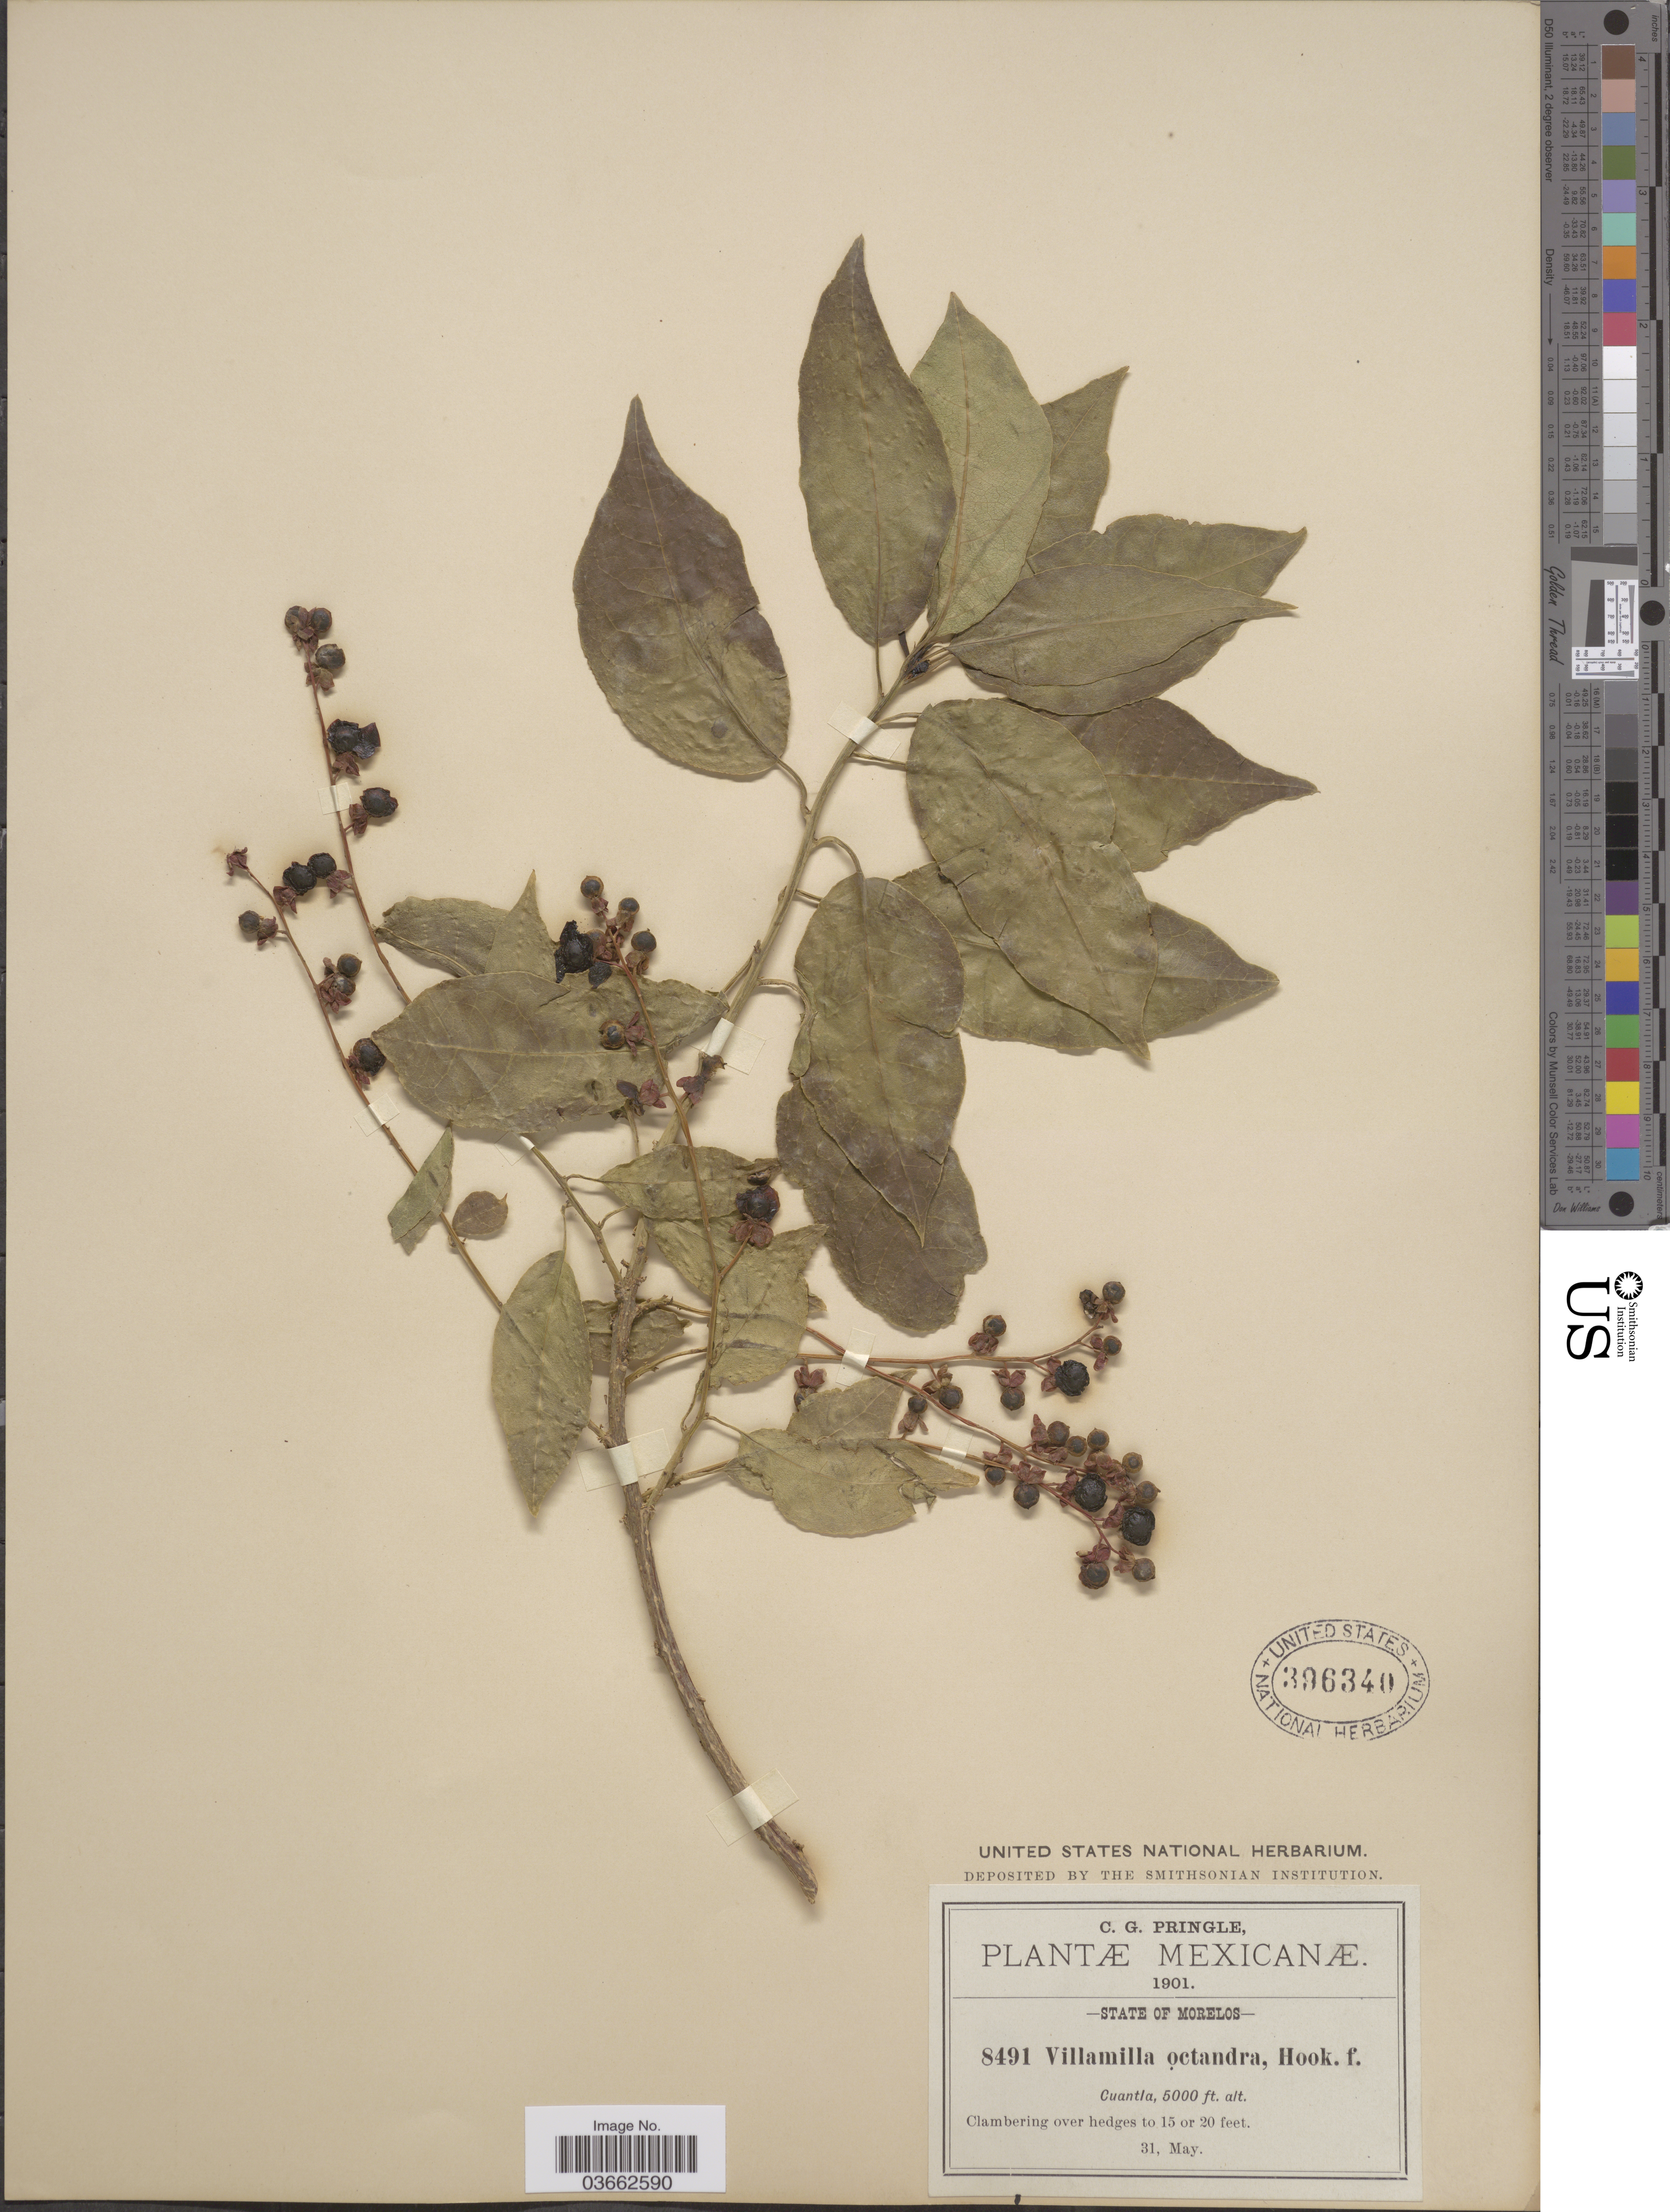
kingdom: Plantae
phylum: Tracheophyta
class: Magnoliopsida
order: Caryophyllales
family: Phytolaccaceae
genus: Trichostigma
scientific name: Trichostigma octandrum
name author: (L.) H. Walter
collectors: C. G. Pringle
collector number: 8491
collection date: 1901-05-31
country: Mexico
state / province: Morelos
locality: Cuantla.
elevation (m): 1524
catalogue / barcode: US 396340